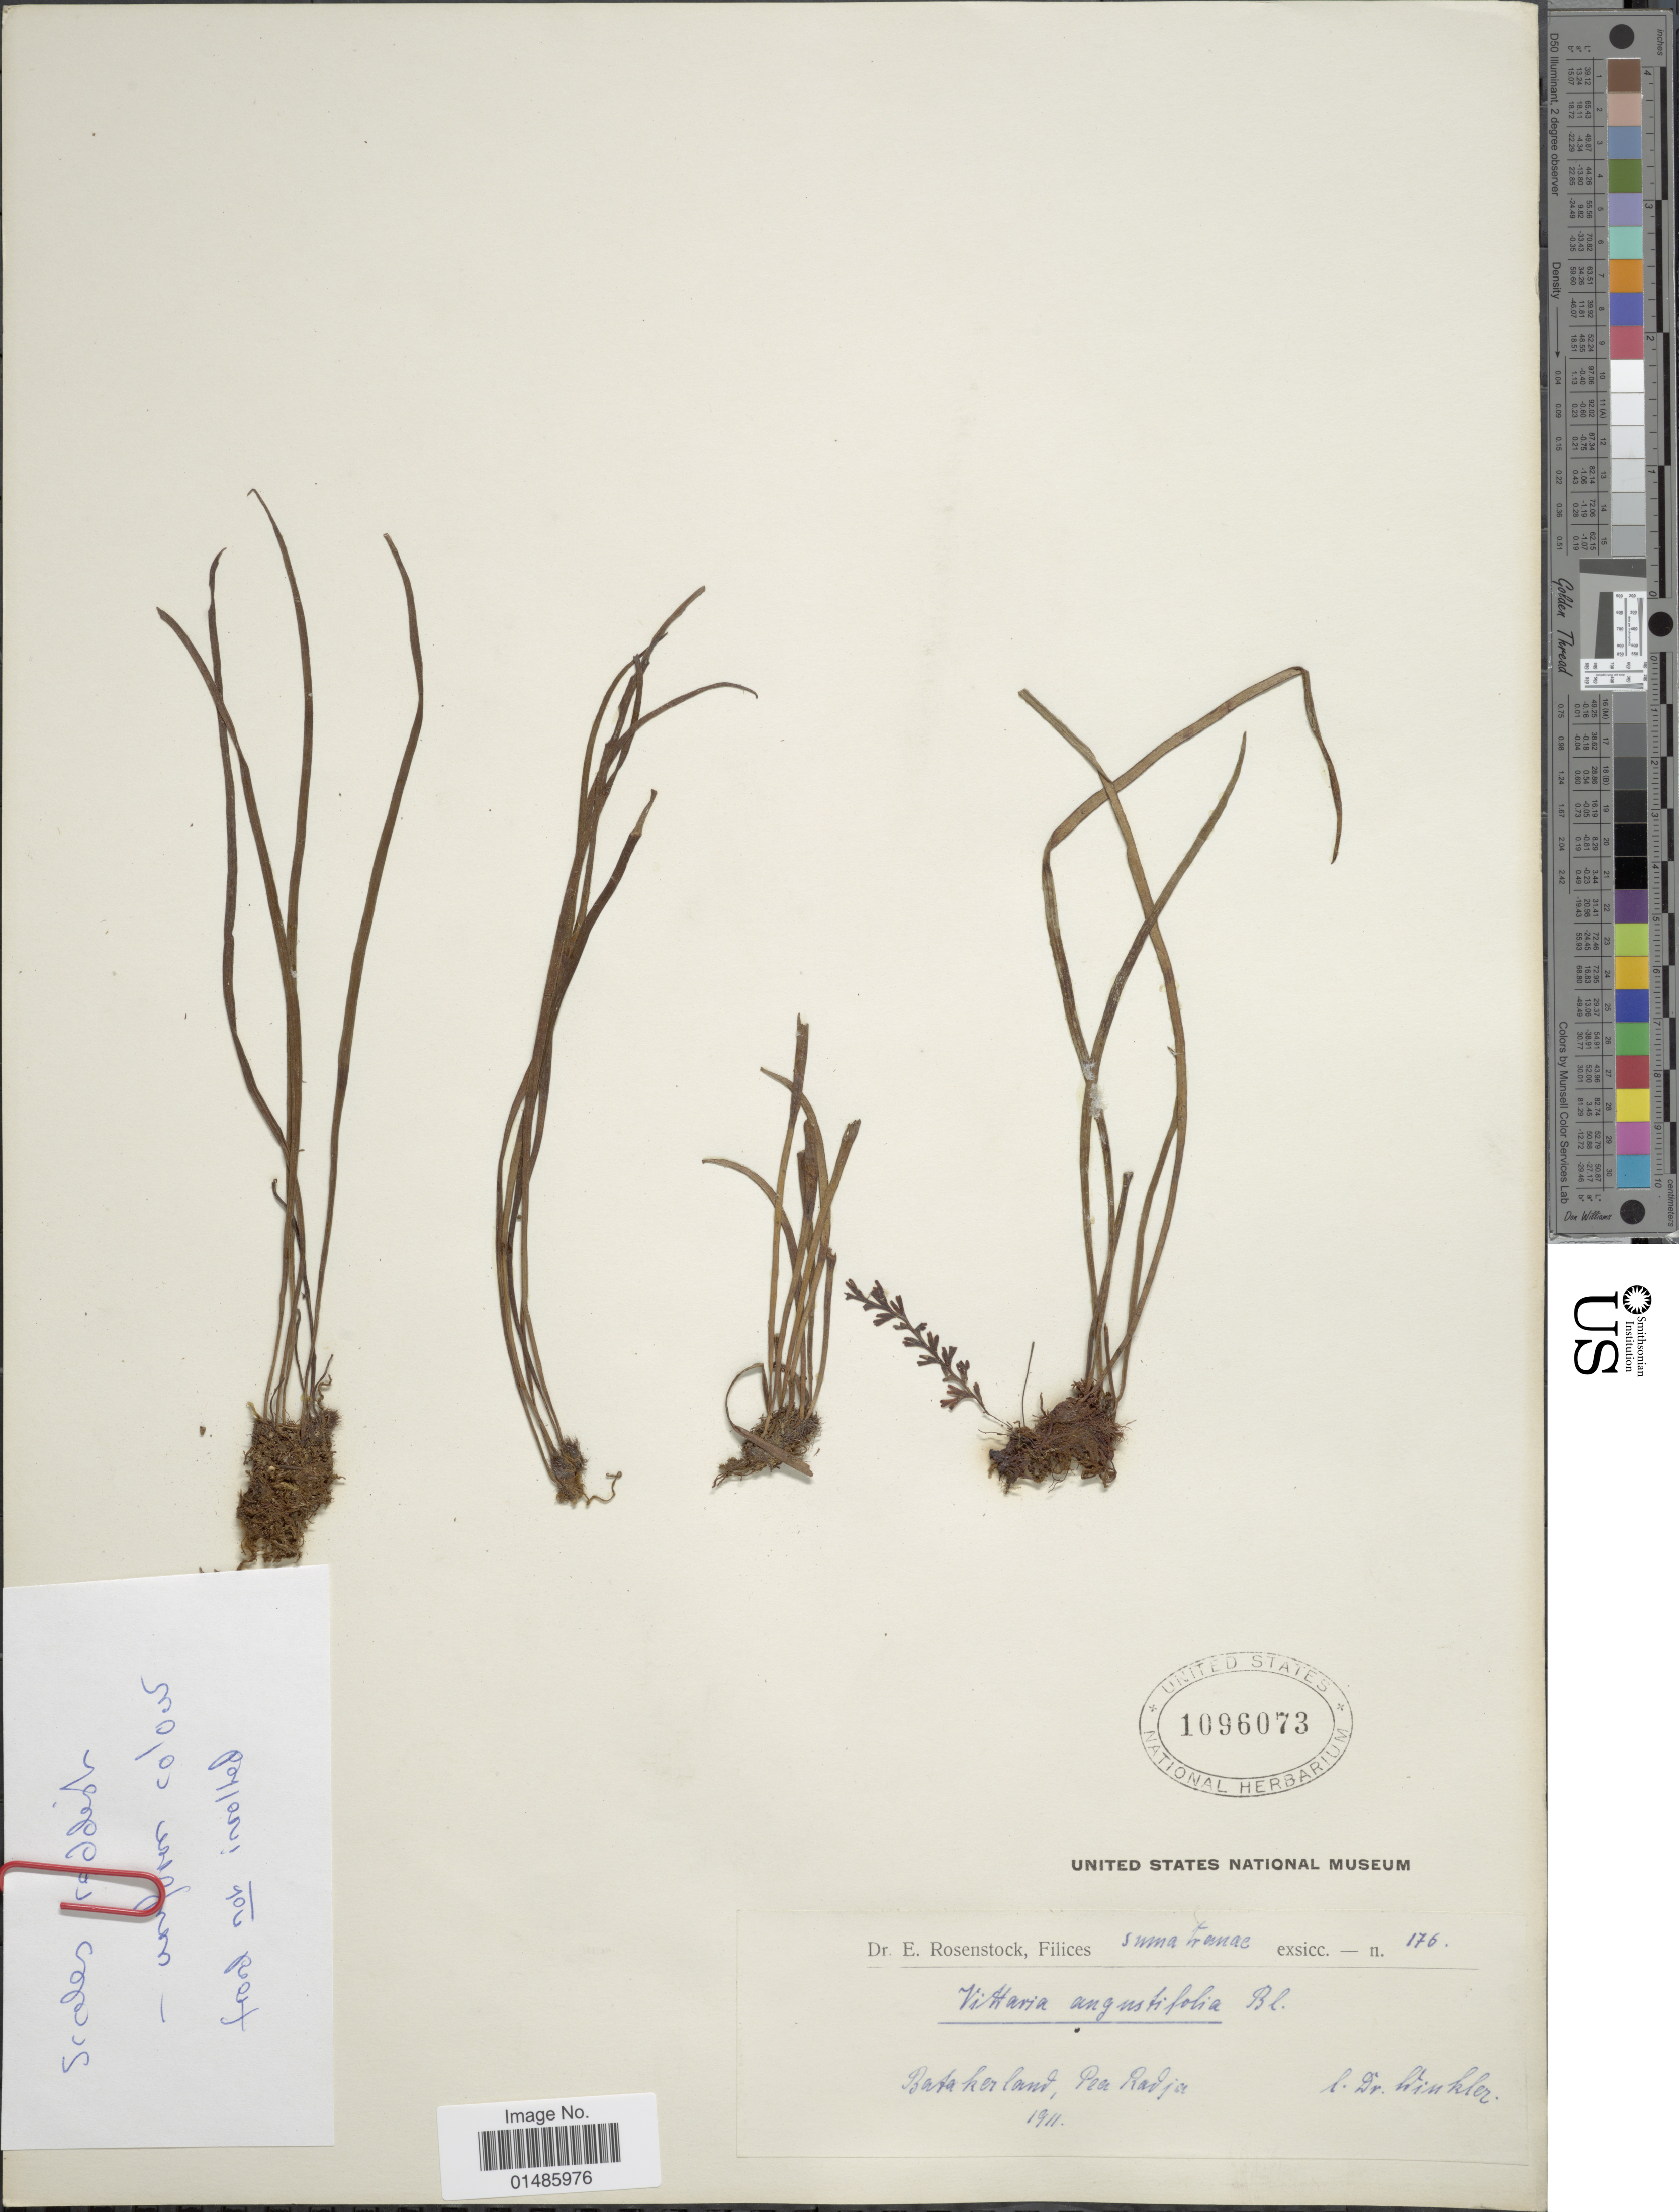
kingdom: Plantae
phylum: Tracheophyta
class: Polypodiopsida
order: Polypodiales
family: Pteridaceae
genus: Haplopteris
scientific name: Haplopteris angustifolia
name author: (Blume) E.H. Crane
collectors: -. Winkler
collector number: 176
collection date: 1911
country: Indonesia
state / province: Sumatra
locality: Sumatranae. Batakerland, Pea Radja. [interpreted]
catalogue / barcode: US 1096073